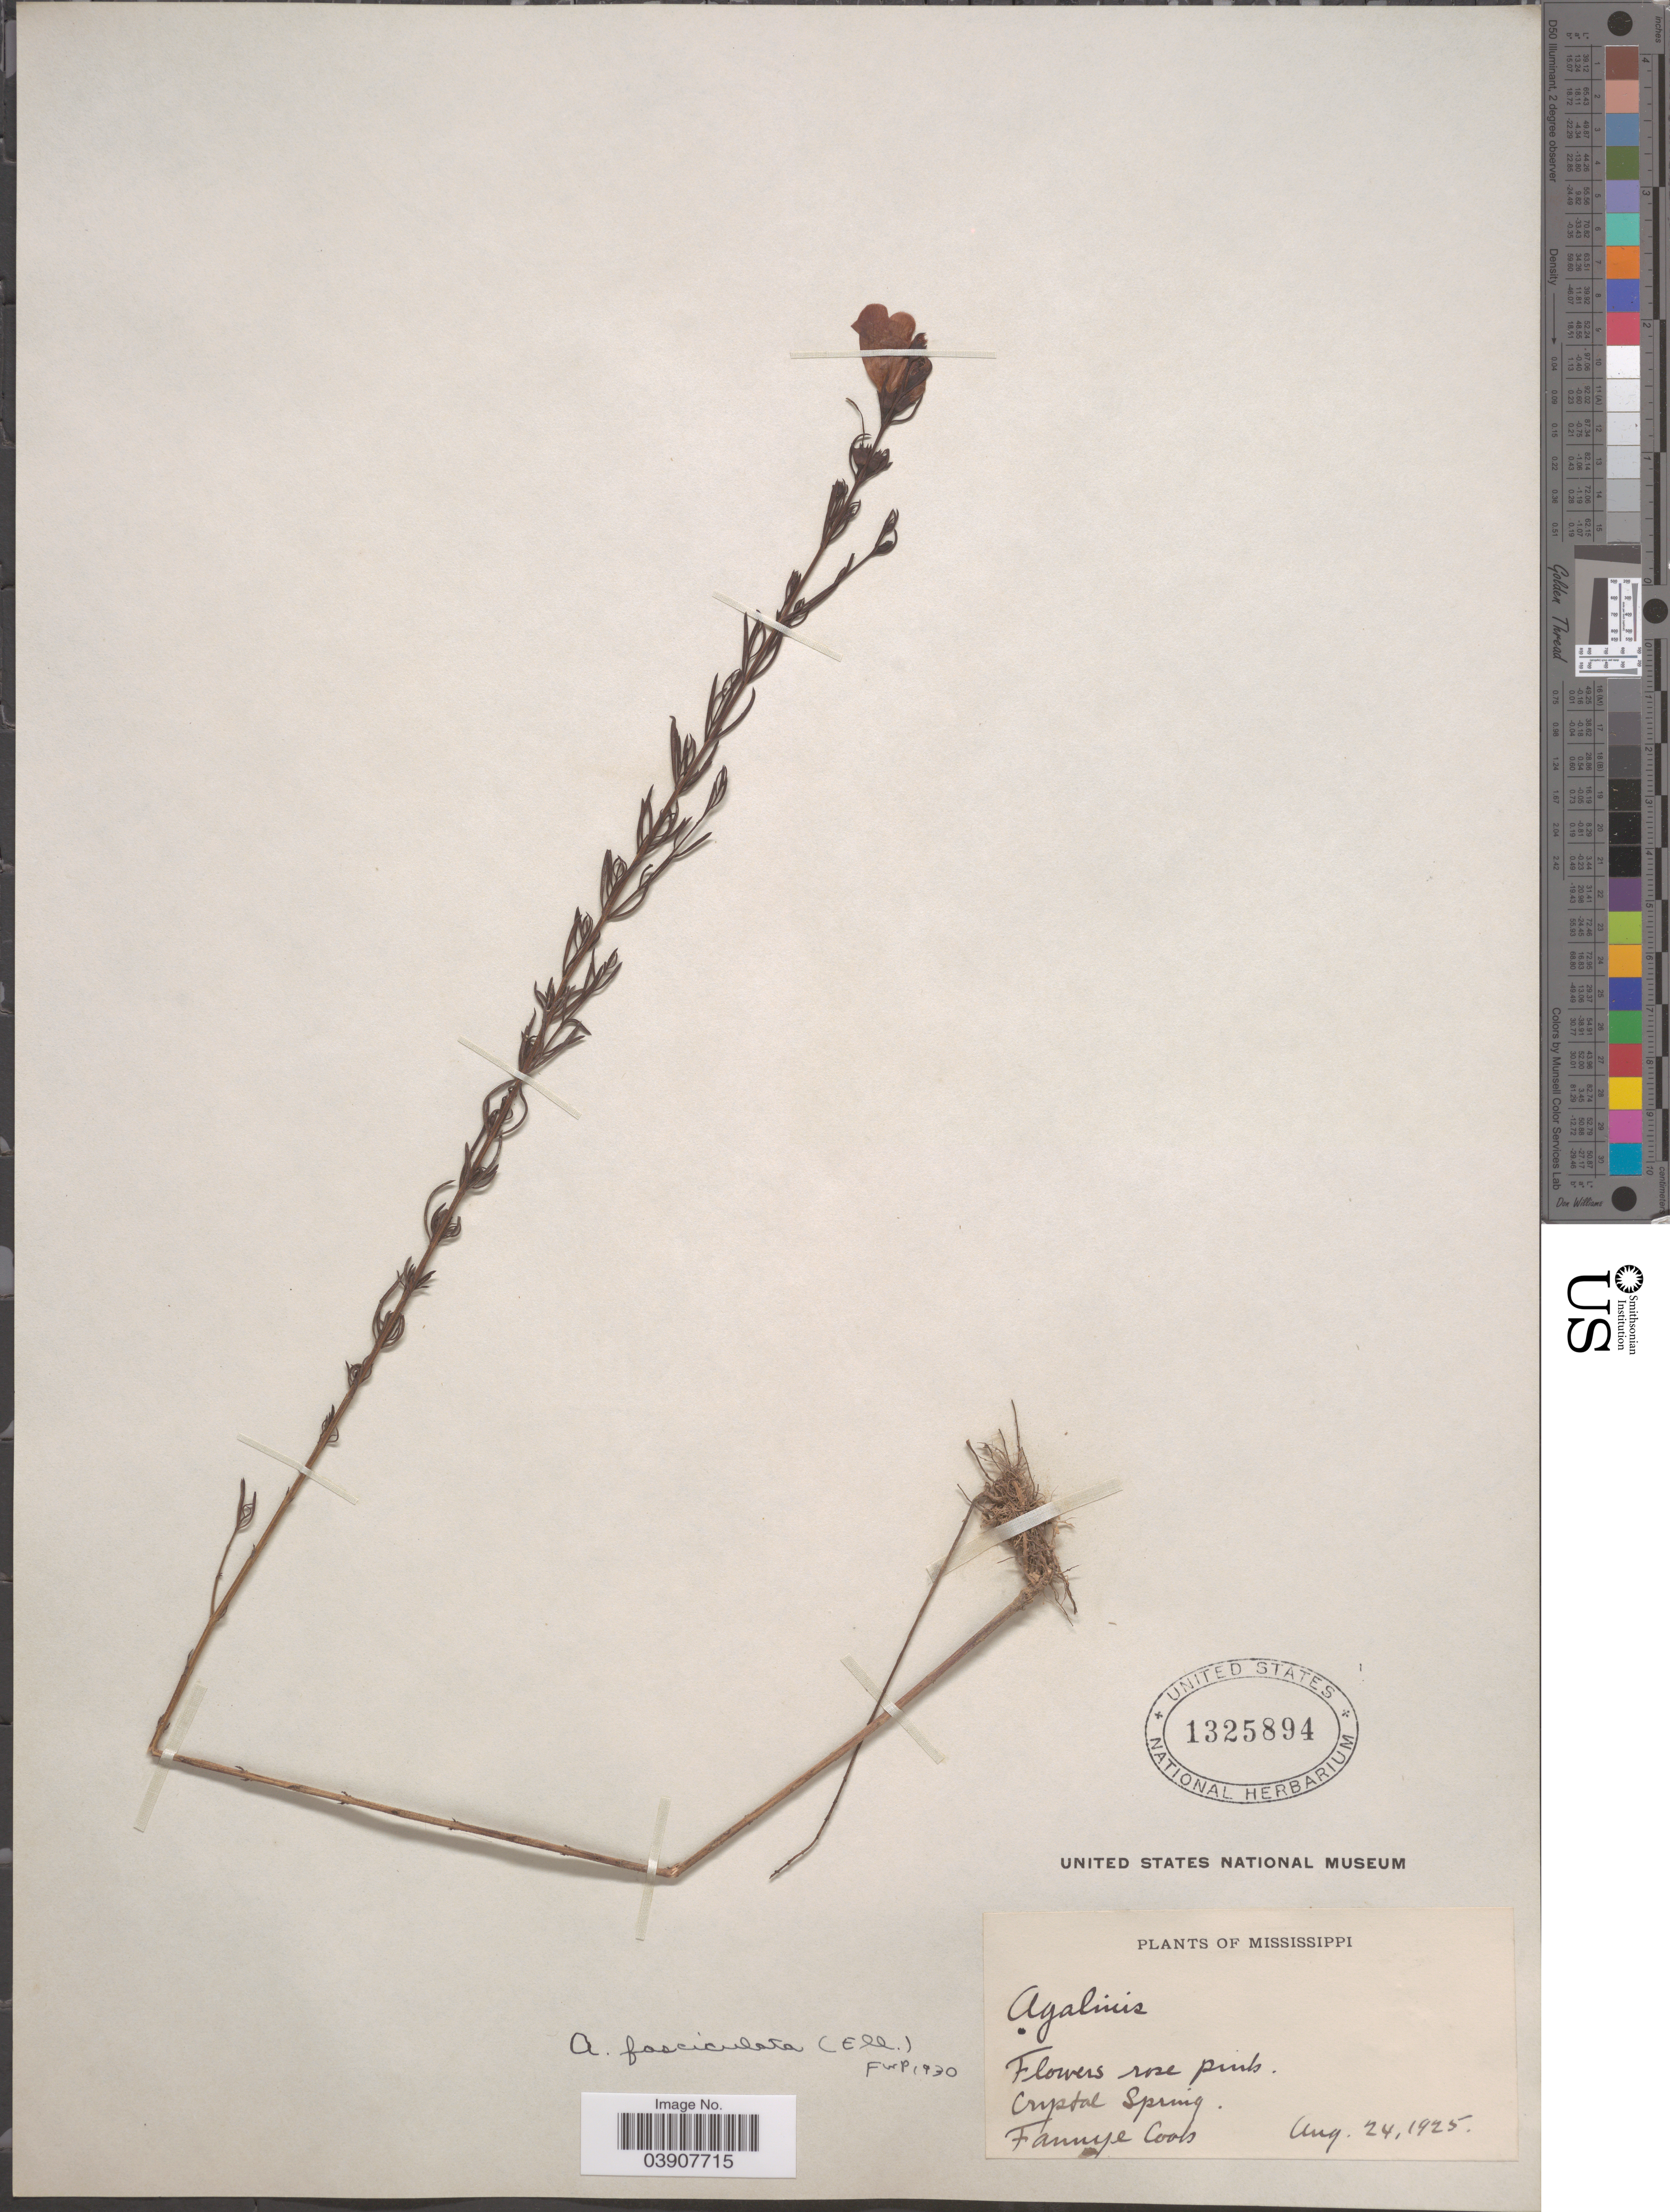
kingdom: Plantae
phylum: Tracheophyta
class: Magnoliopsida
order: Lamiales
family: Orobanchaceae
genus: Agalinis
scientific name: Agalinis fasciculata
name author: (Elliott) Raf.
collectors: F. A. Cook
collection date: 1925-08-24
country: United States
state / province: Mississippi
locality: Crystal Spring.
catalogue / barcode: US 1325894